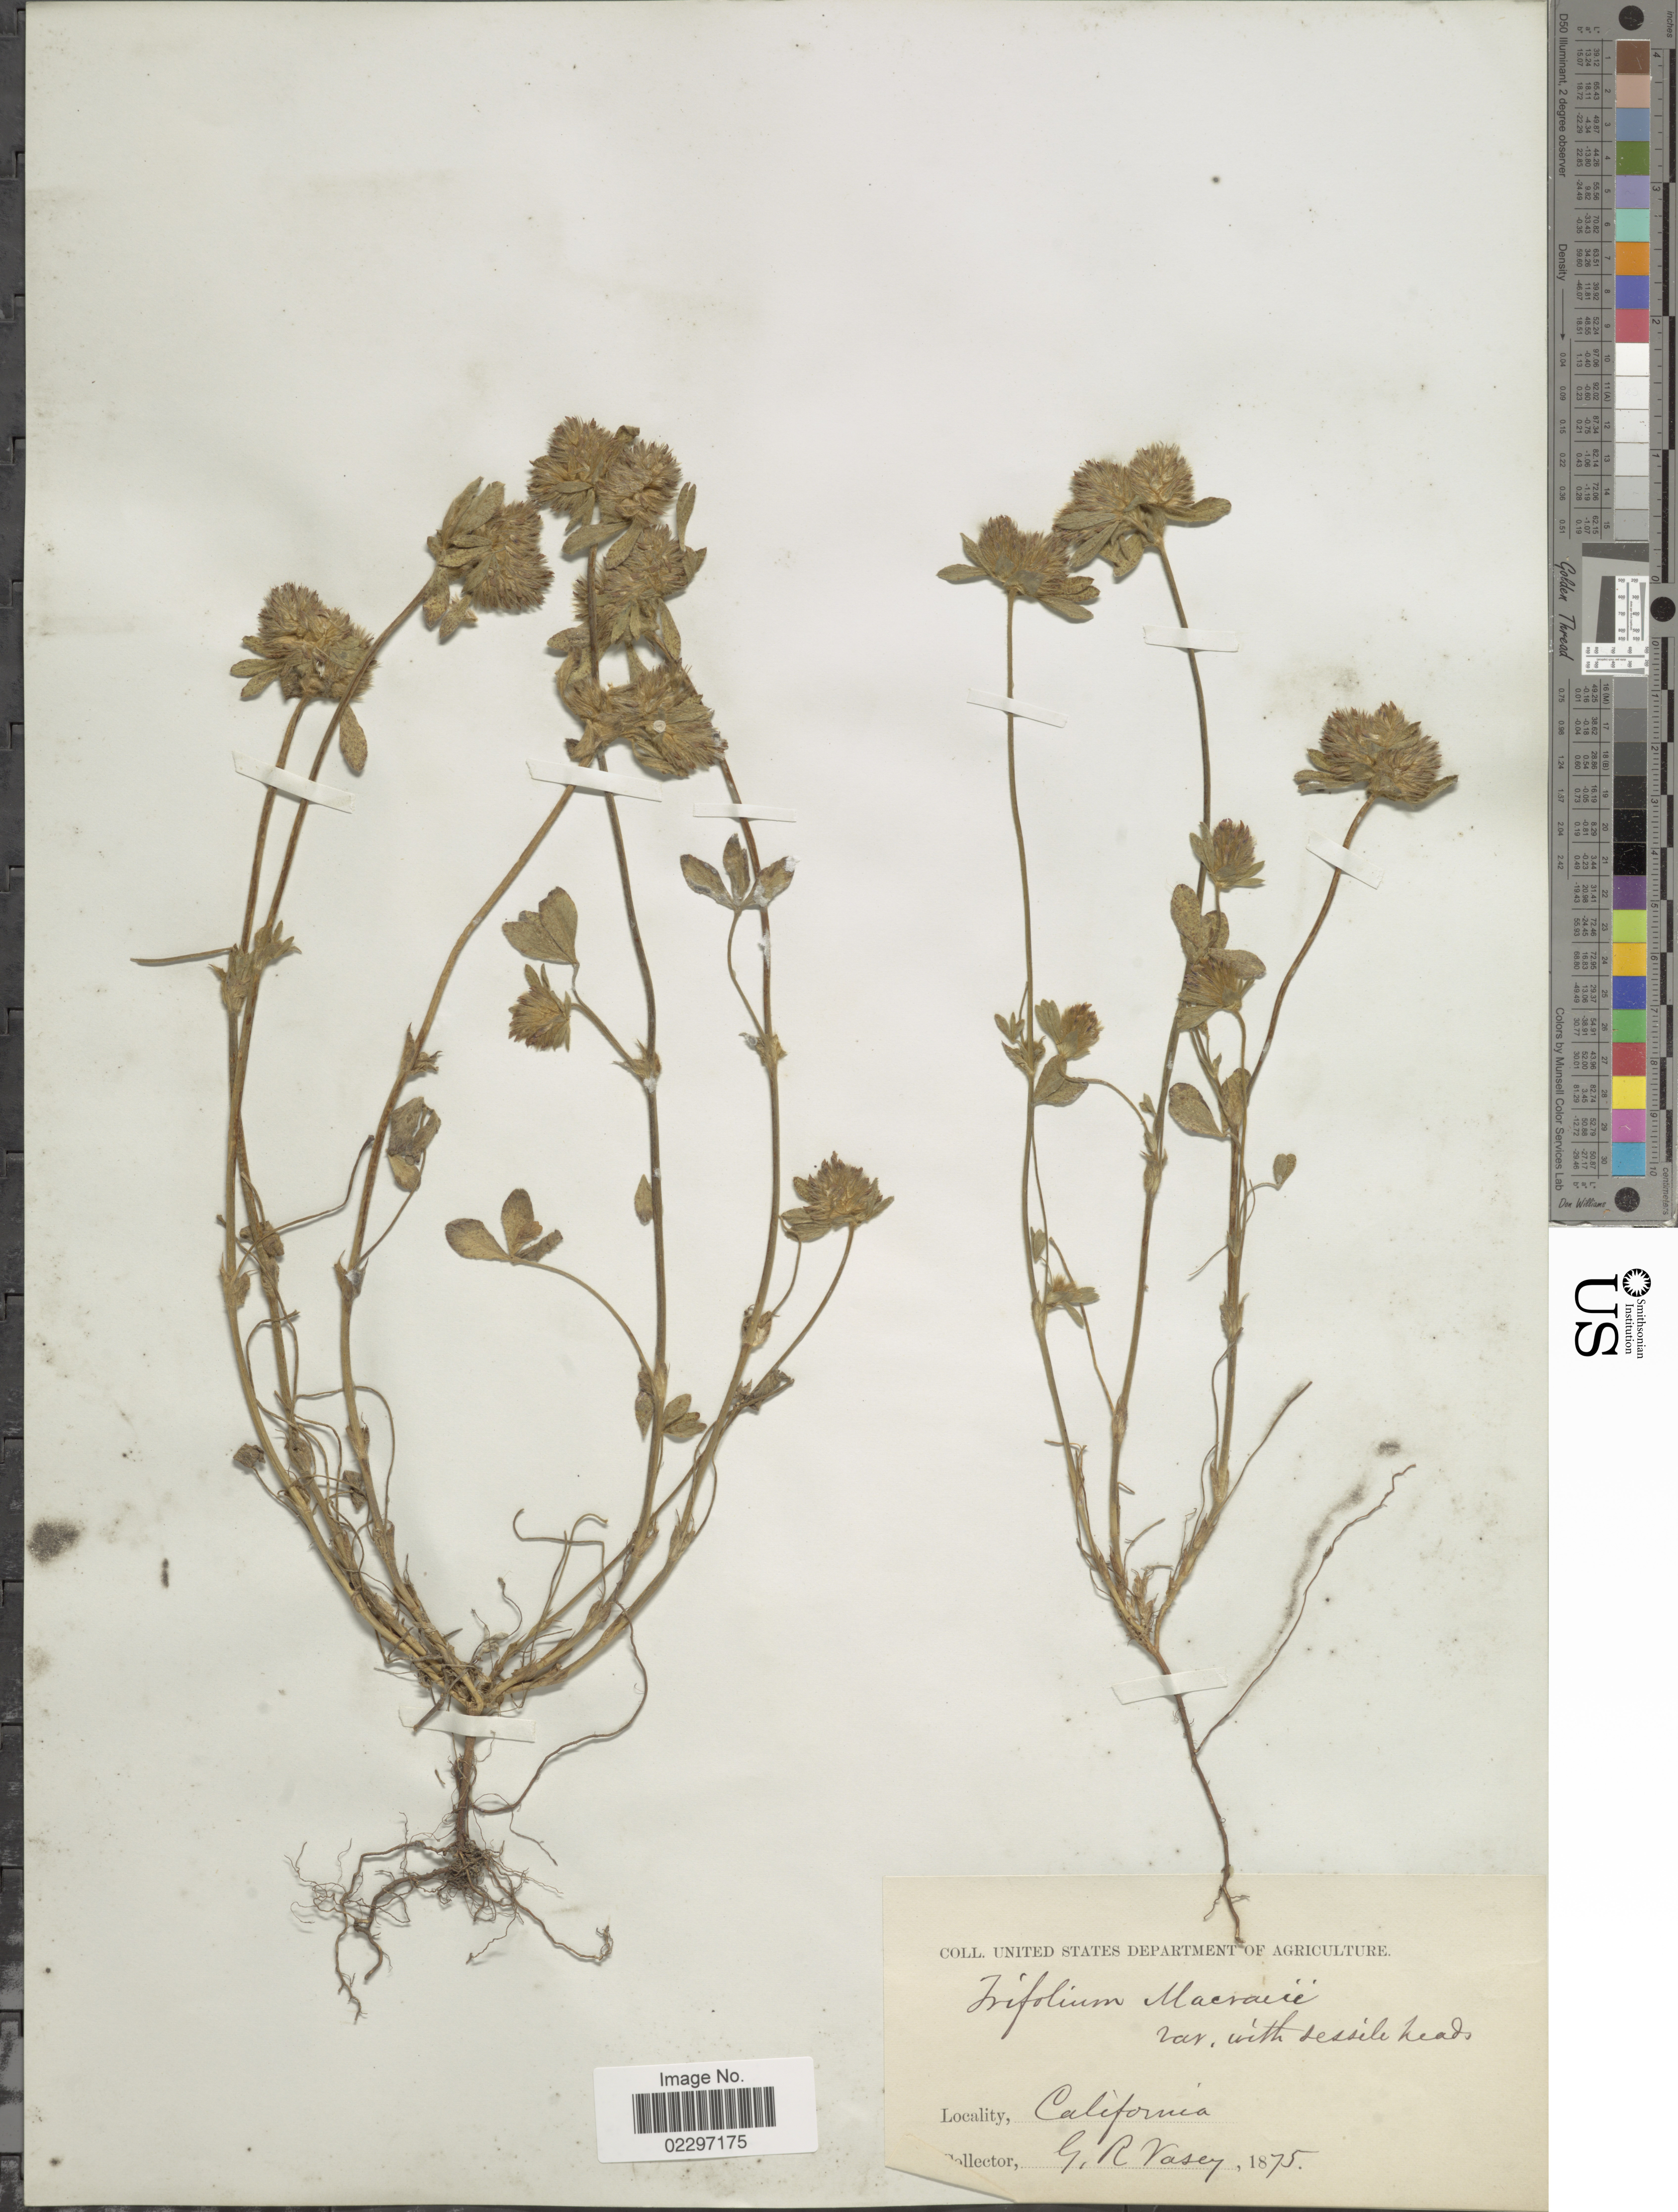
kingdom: Plantae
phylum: Tracheophyta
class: Magnoliopsida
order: Fabales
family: Fabaceae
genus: Trifolium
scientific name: Trifolium macraei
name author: Hook. & Arn.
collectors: G. R. Vasey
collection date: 1875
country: United States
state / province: California